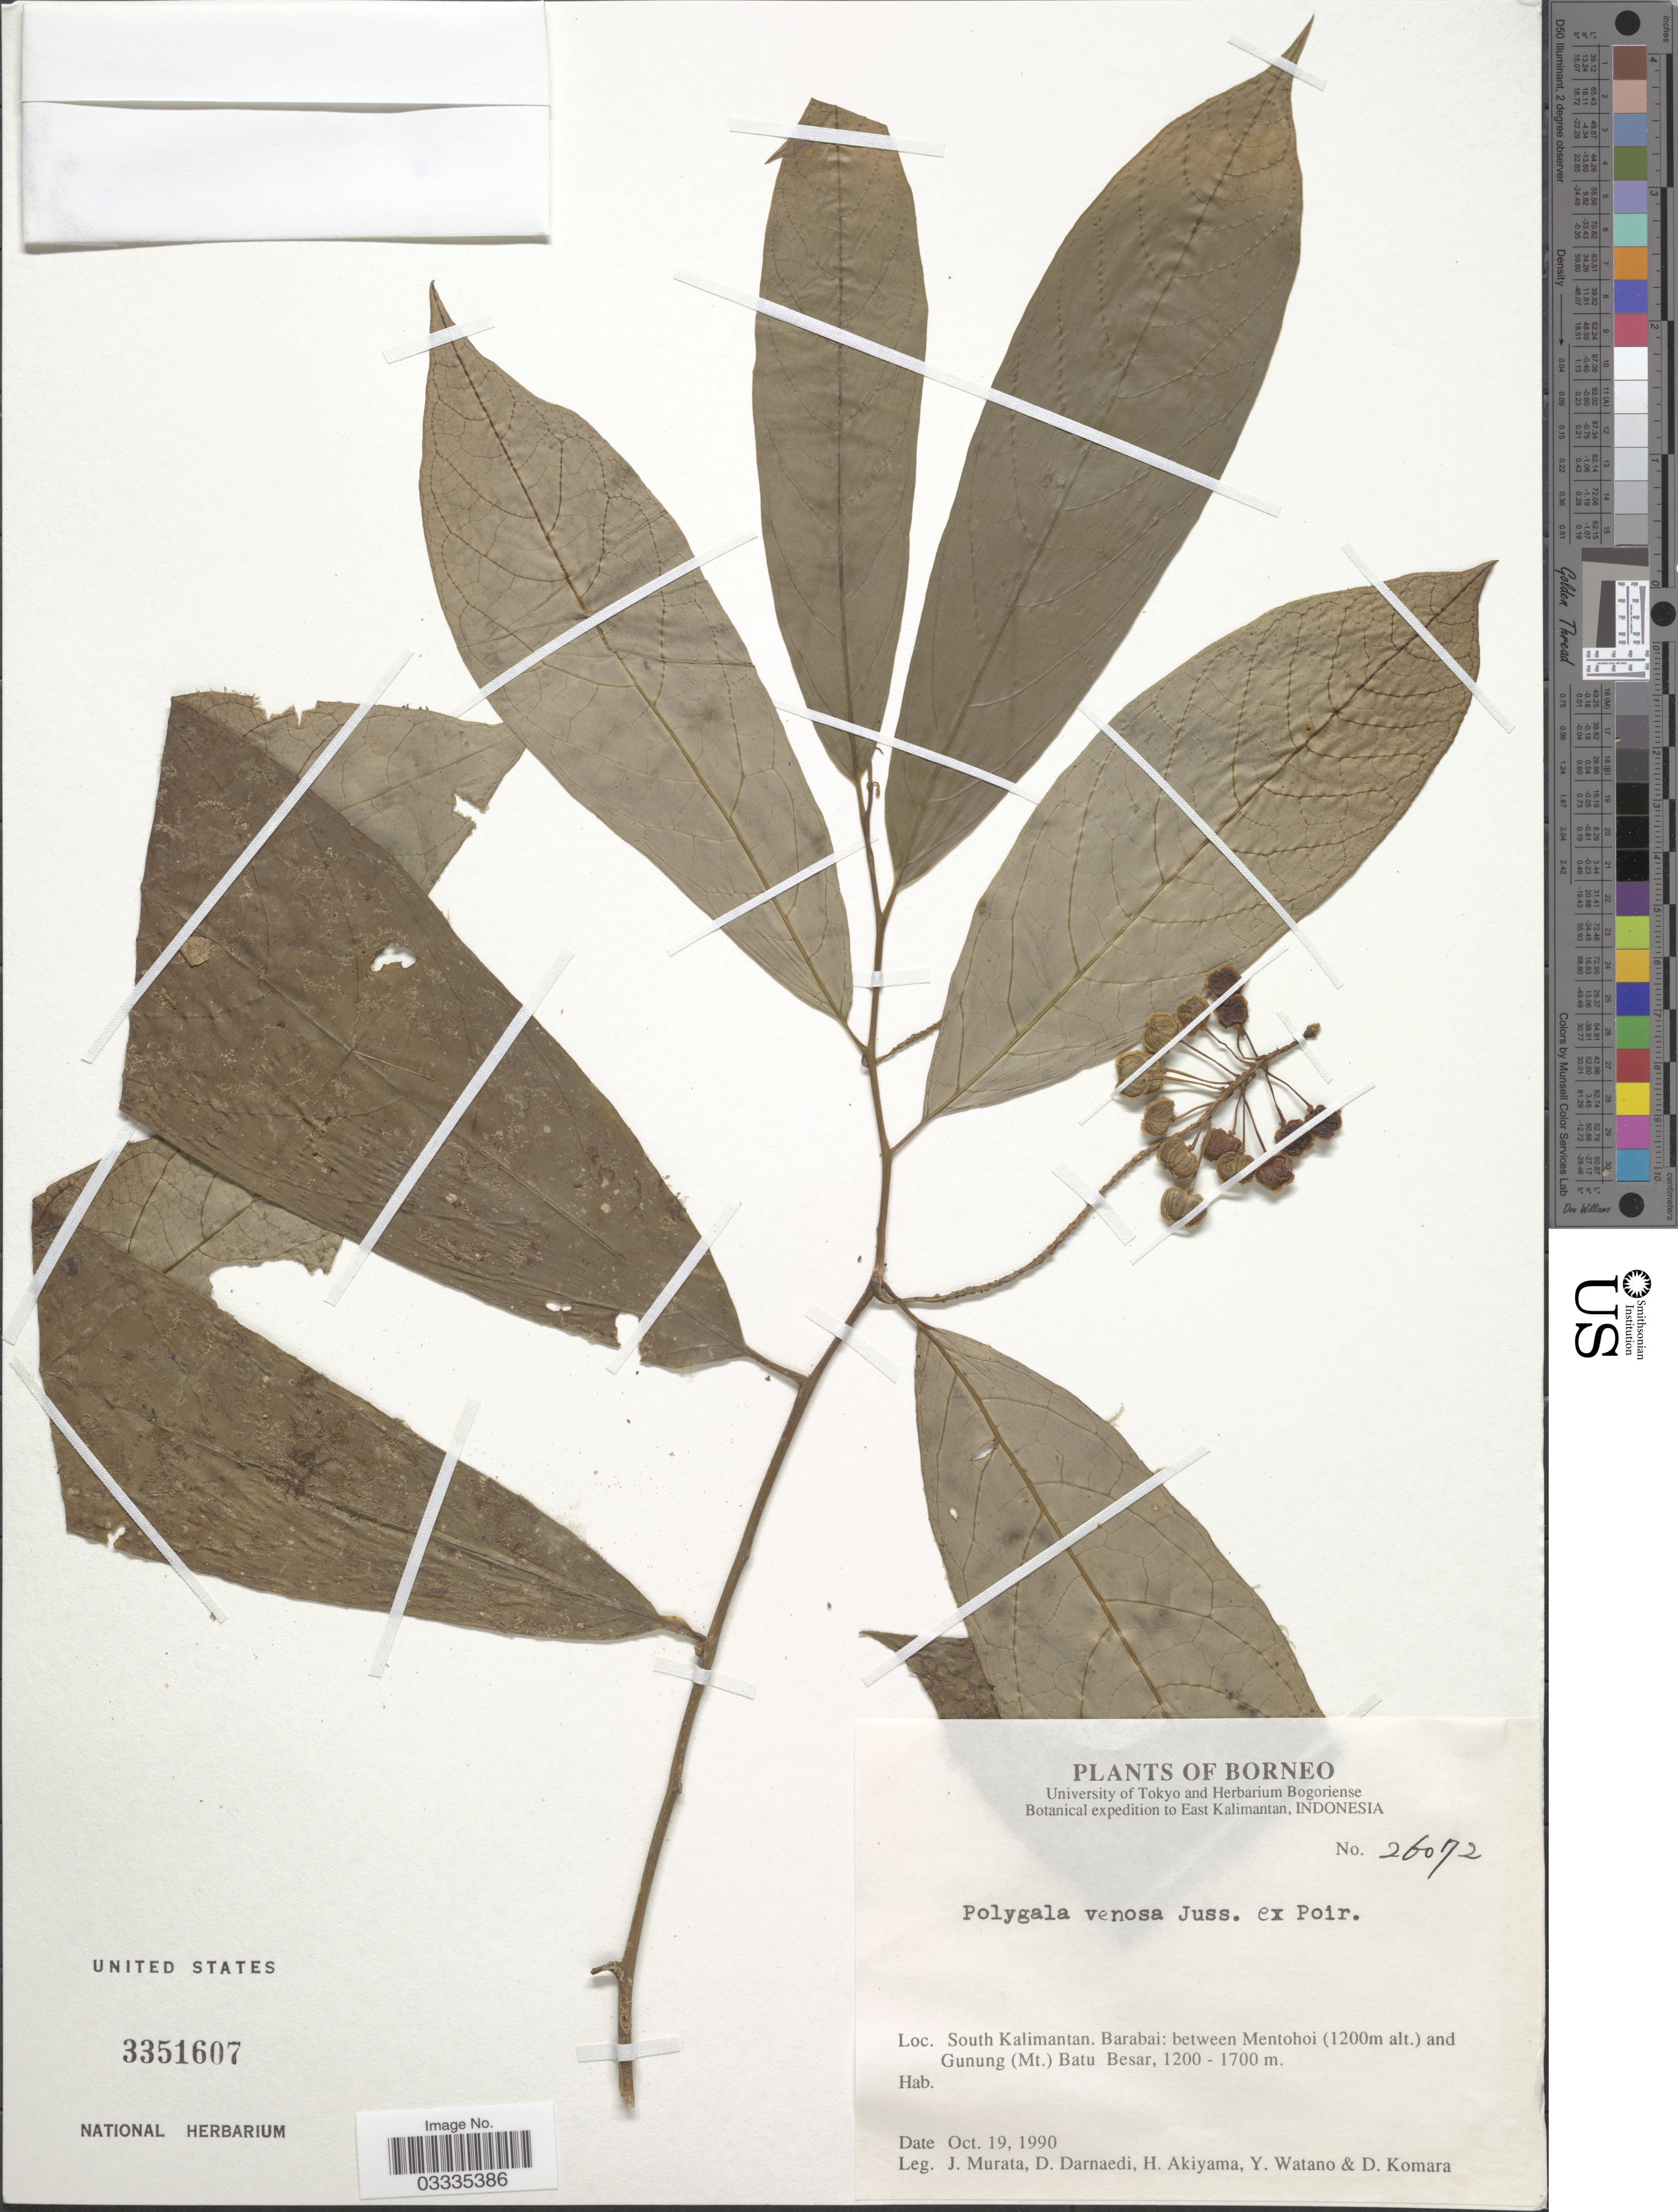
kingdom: Plantae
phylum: Tracheophyta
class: Magnoliopsida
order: Fabales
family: Polygalaceae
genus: Polygala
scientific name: Polygala venenosa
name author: Juss. ex Poir.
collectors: J. Murata, D. Darnaedi, H. Akiyama, Y. Watano & D. Komara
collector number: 26072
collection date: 1990-10-19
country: Indonesia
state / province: Kalimantan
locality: Borneo. South Kalimantan. Barabai: between Mentohoi and Gunung (Mt.) Batu Besar.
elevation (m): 1200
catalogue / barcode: US 3351607